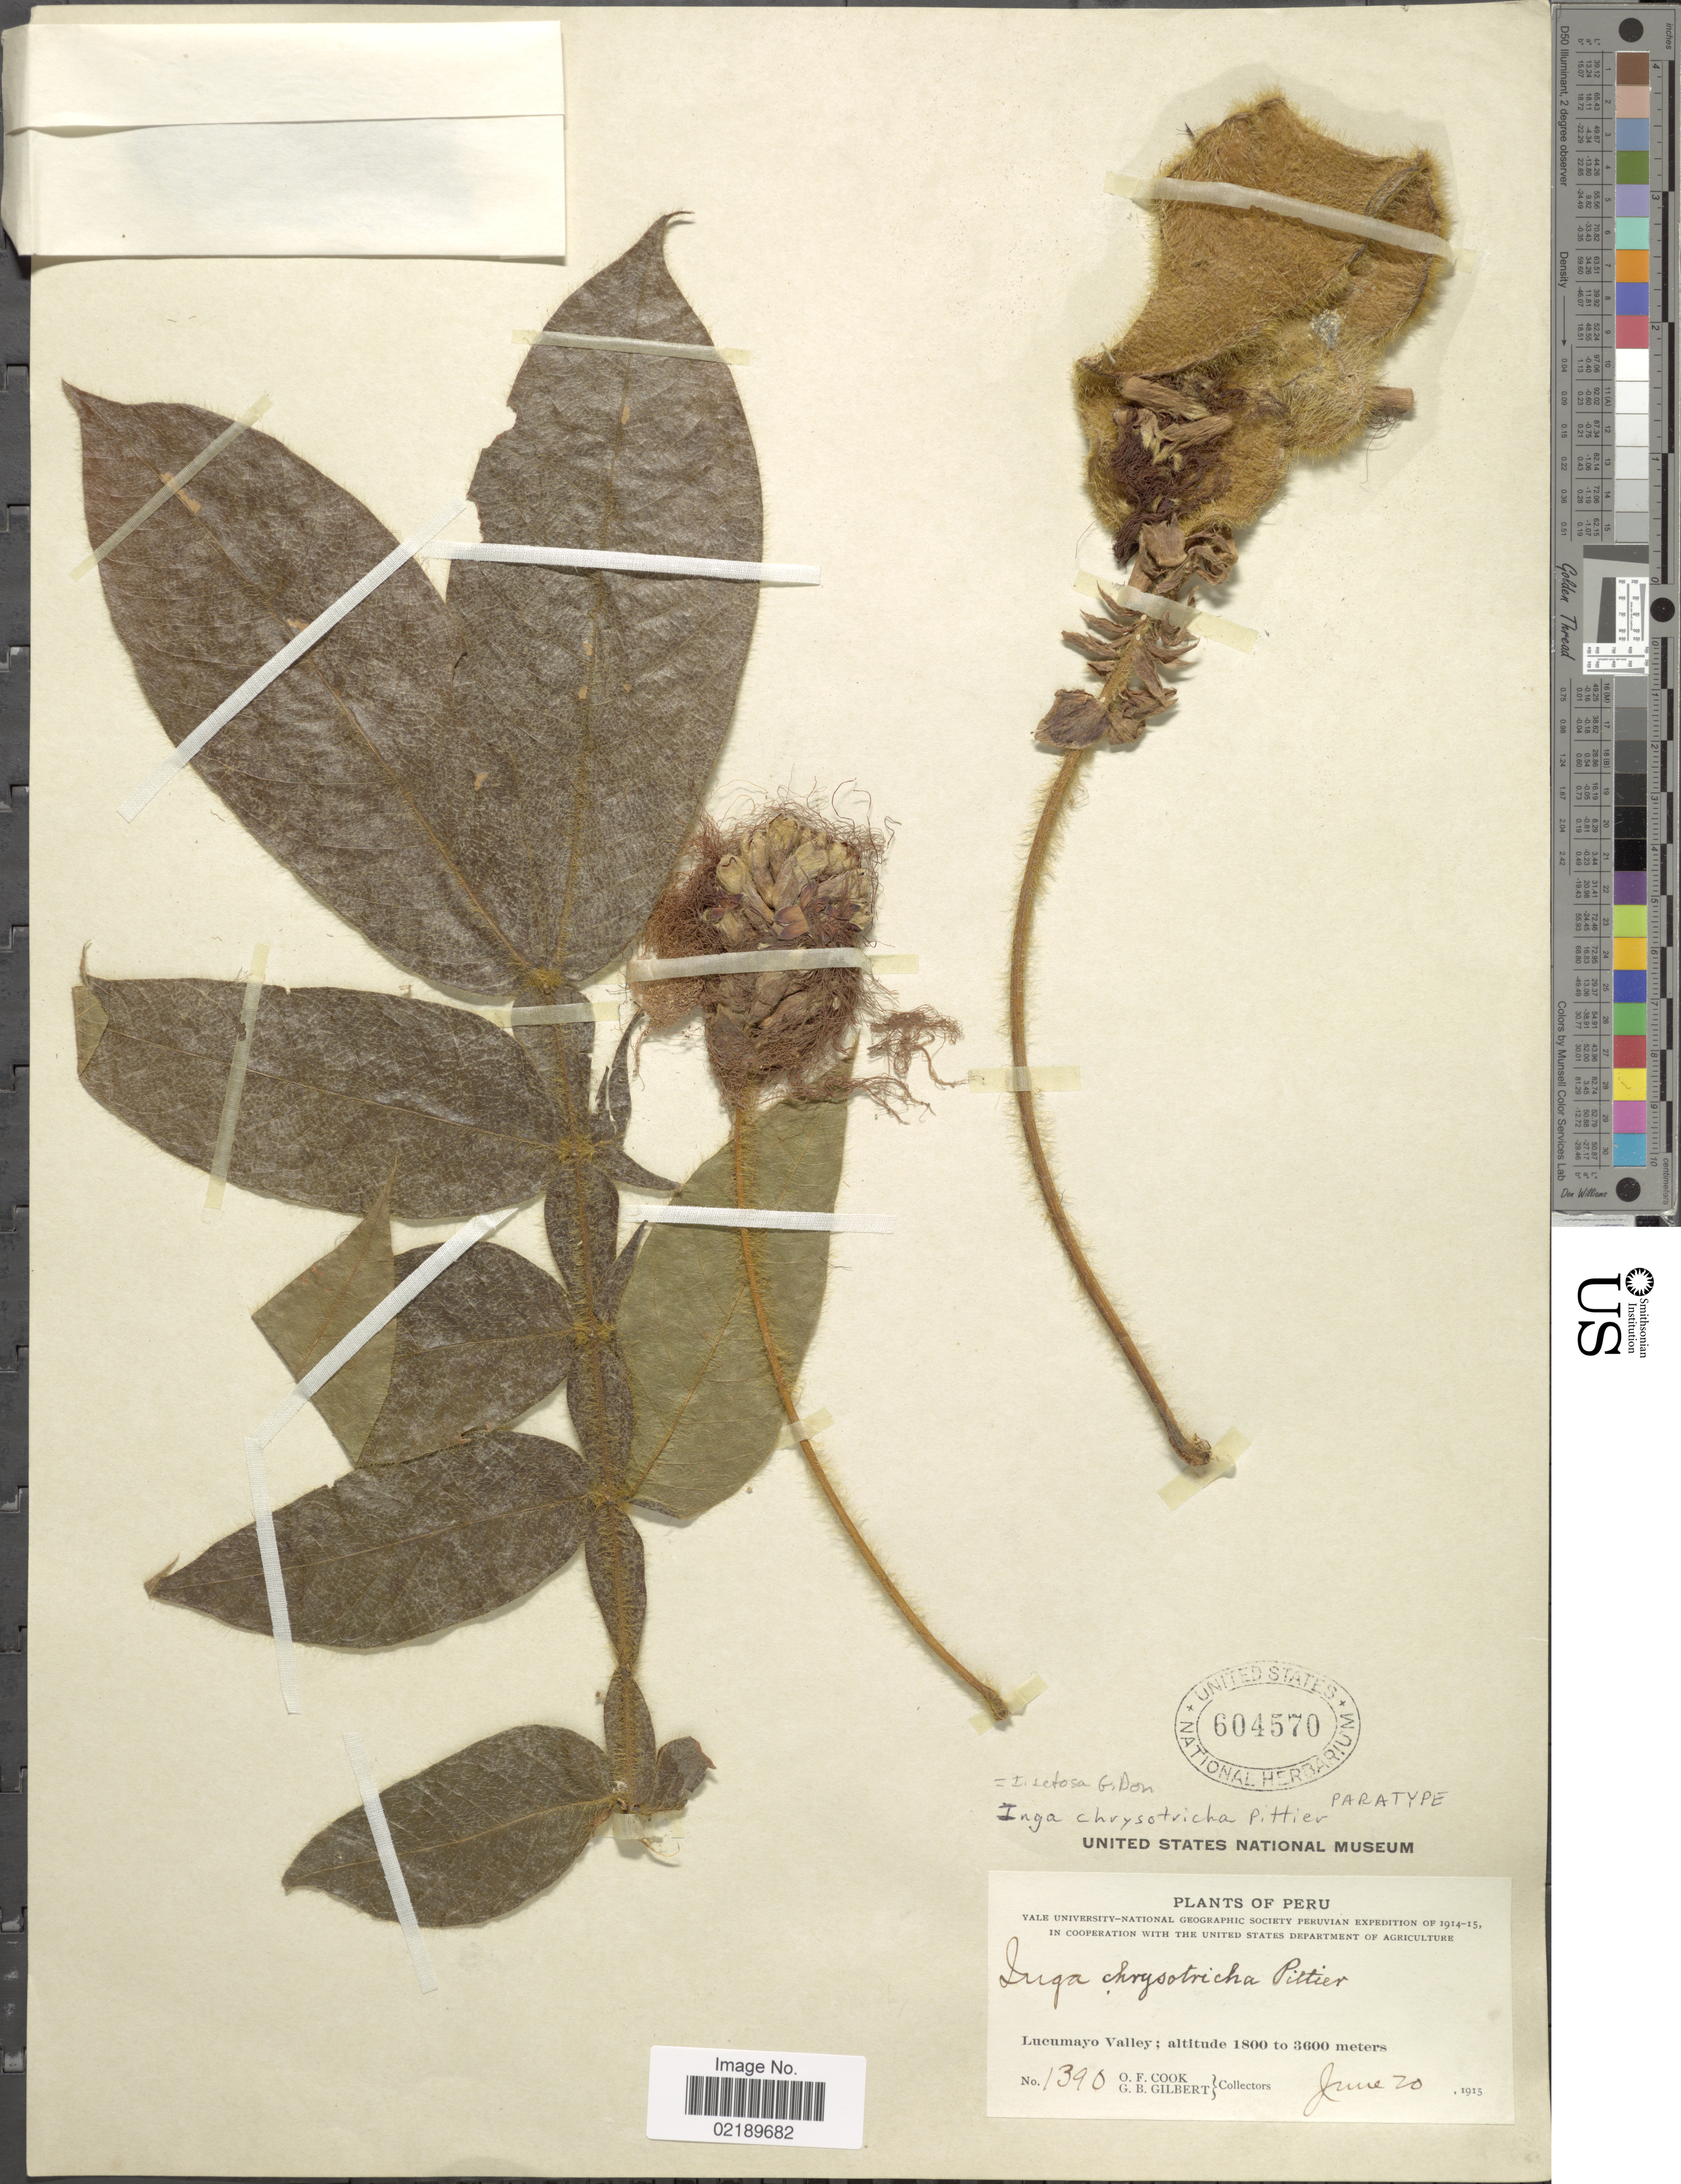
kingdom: Plantae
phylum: Tracheophyta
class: Magnoliopsida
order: Fabales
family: Fabaceae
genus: Inga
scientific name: Inga setosa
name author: G. Don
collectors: O. F. Cook & G. B. Gilbert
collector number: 1390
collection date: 1915-06-20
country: Peru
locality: Lucumayo Valley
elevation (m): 1800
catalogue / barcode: US 604570